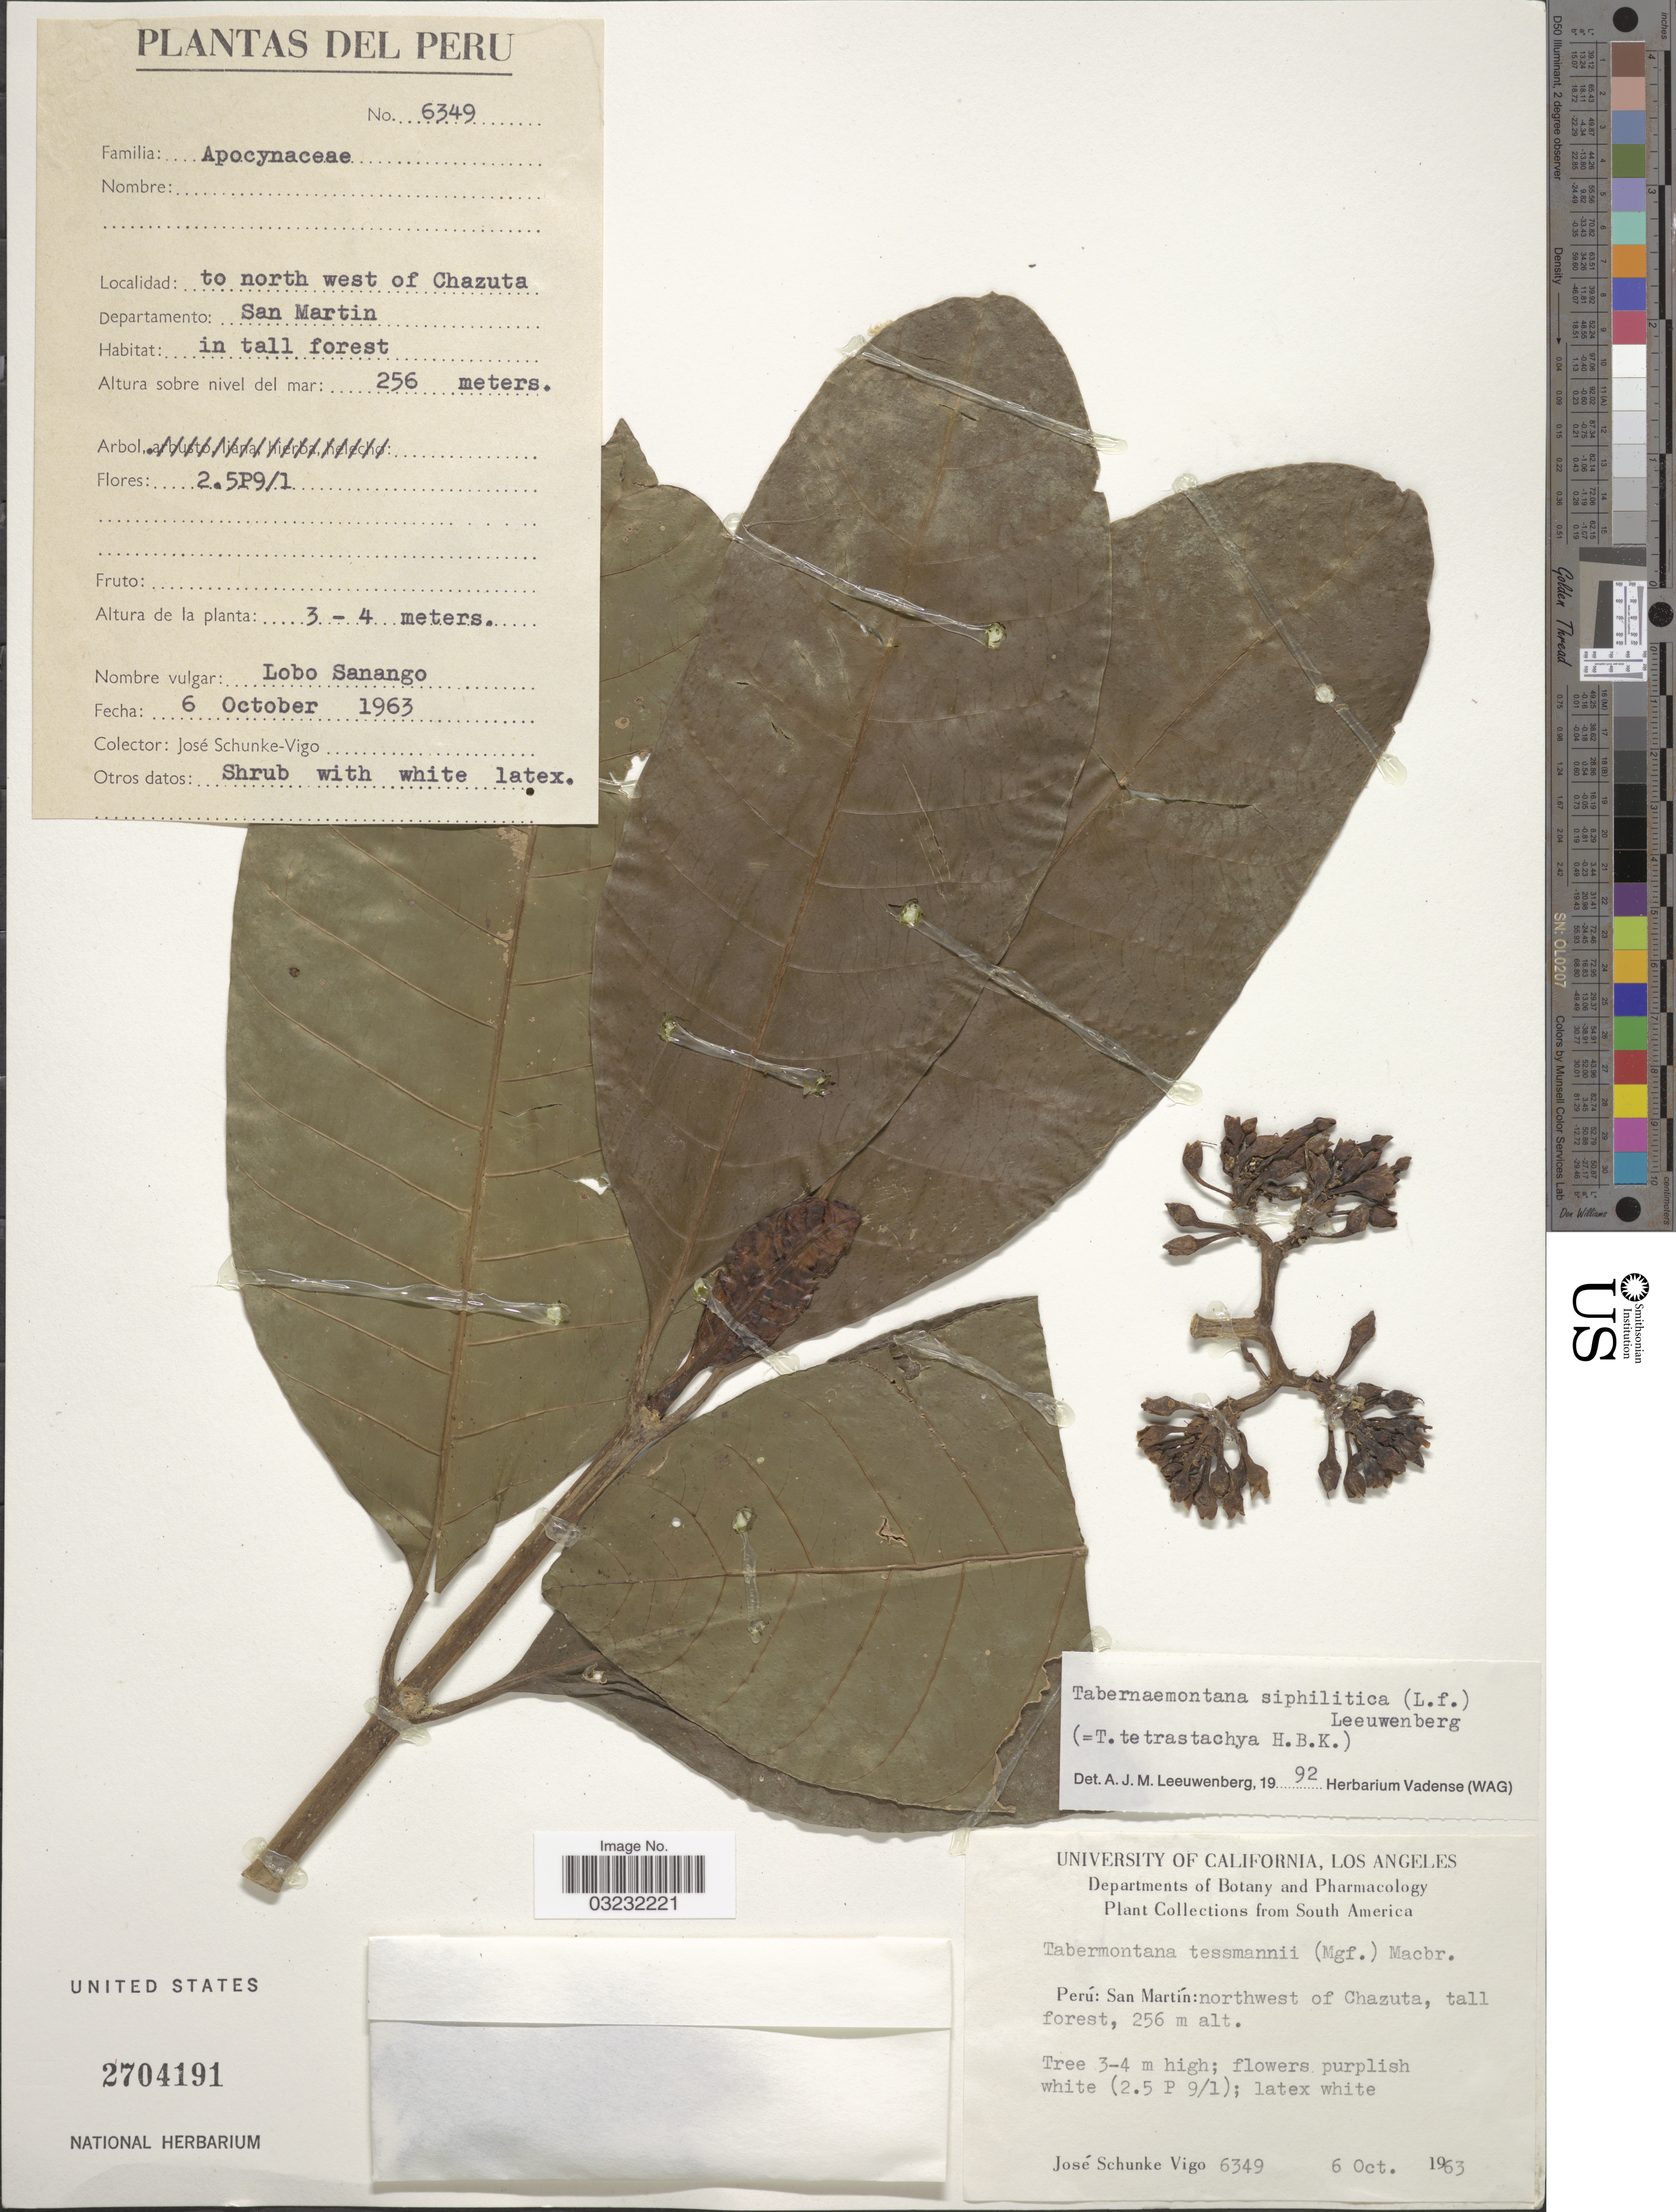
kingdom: Plantae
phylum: Tracheophyta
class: Magnoliopsida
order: Gentianales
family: Apocynaceae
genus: Tabernaemontana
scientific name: Tabernaemontana siphilitica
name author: (L. f.) Leeuwenb.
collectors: J. Schunke Vigo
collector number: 6349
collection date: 1963-10-06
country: Peru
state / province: San Martín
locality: Northwest of Chazuta.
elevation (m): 256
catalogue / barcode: US 2704191